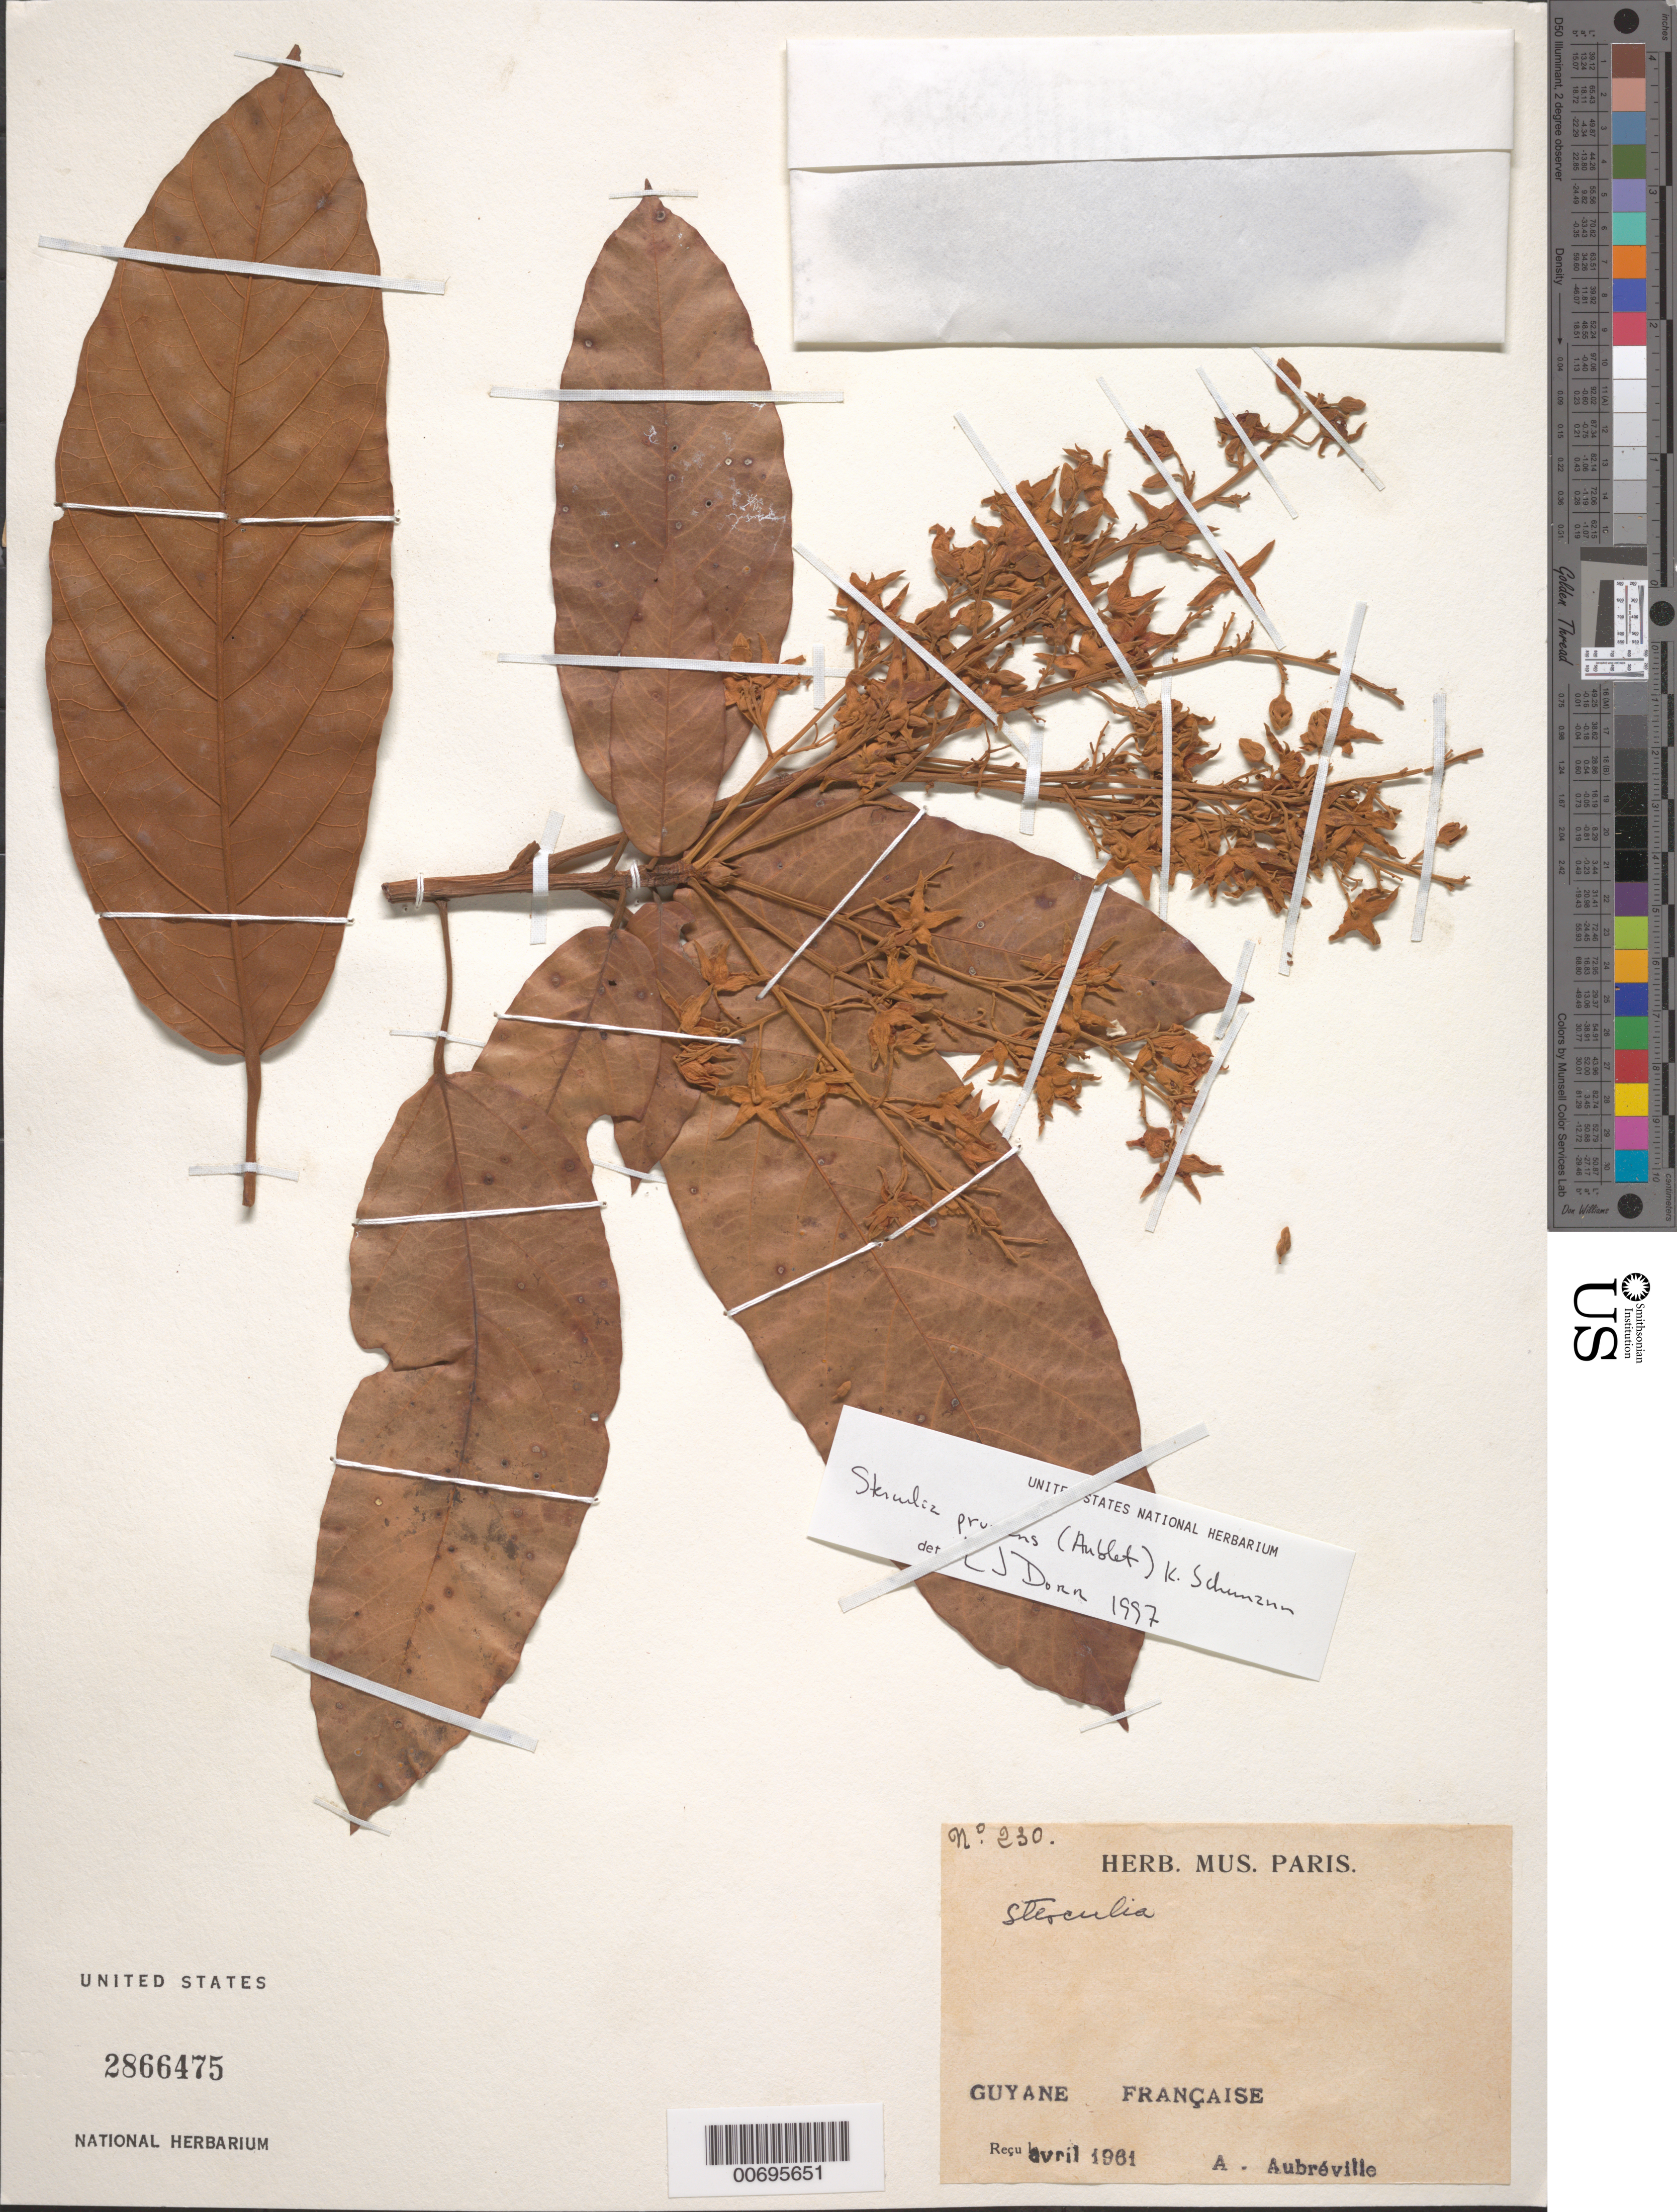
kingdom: Plantae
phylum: Tracheophyta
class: Magnoliopsida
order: Malvales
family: Malvaceae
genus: Sterculia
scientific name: Sterculia pruriens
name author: (Aubl.) K. Schum.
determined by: Dorr, L. J., (BOT), Smithsonian Institution - National Museum of Natural History (UNITED STATES)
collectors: A. Aubréville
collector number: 230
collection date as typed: Apr-61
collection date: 1961-04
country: French Guiana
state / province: Cayenne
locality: St. Laurent du Maroni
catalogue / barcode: US 2866475